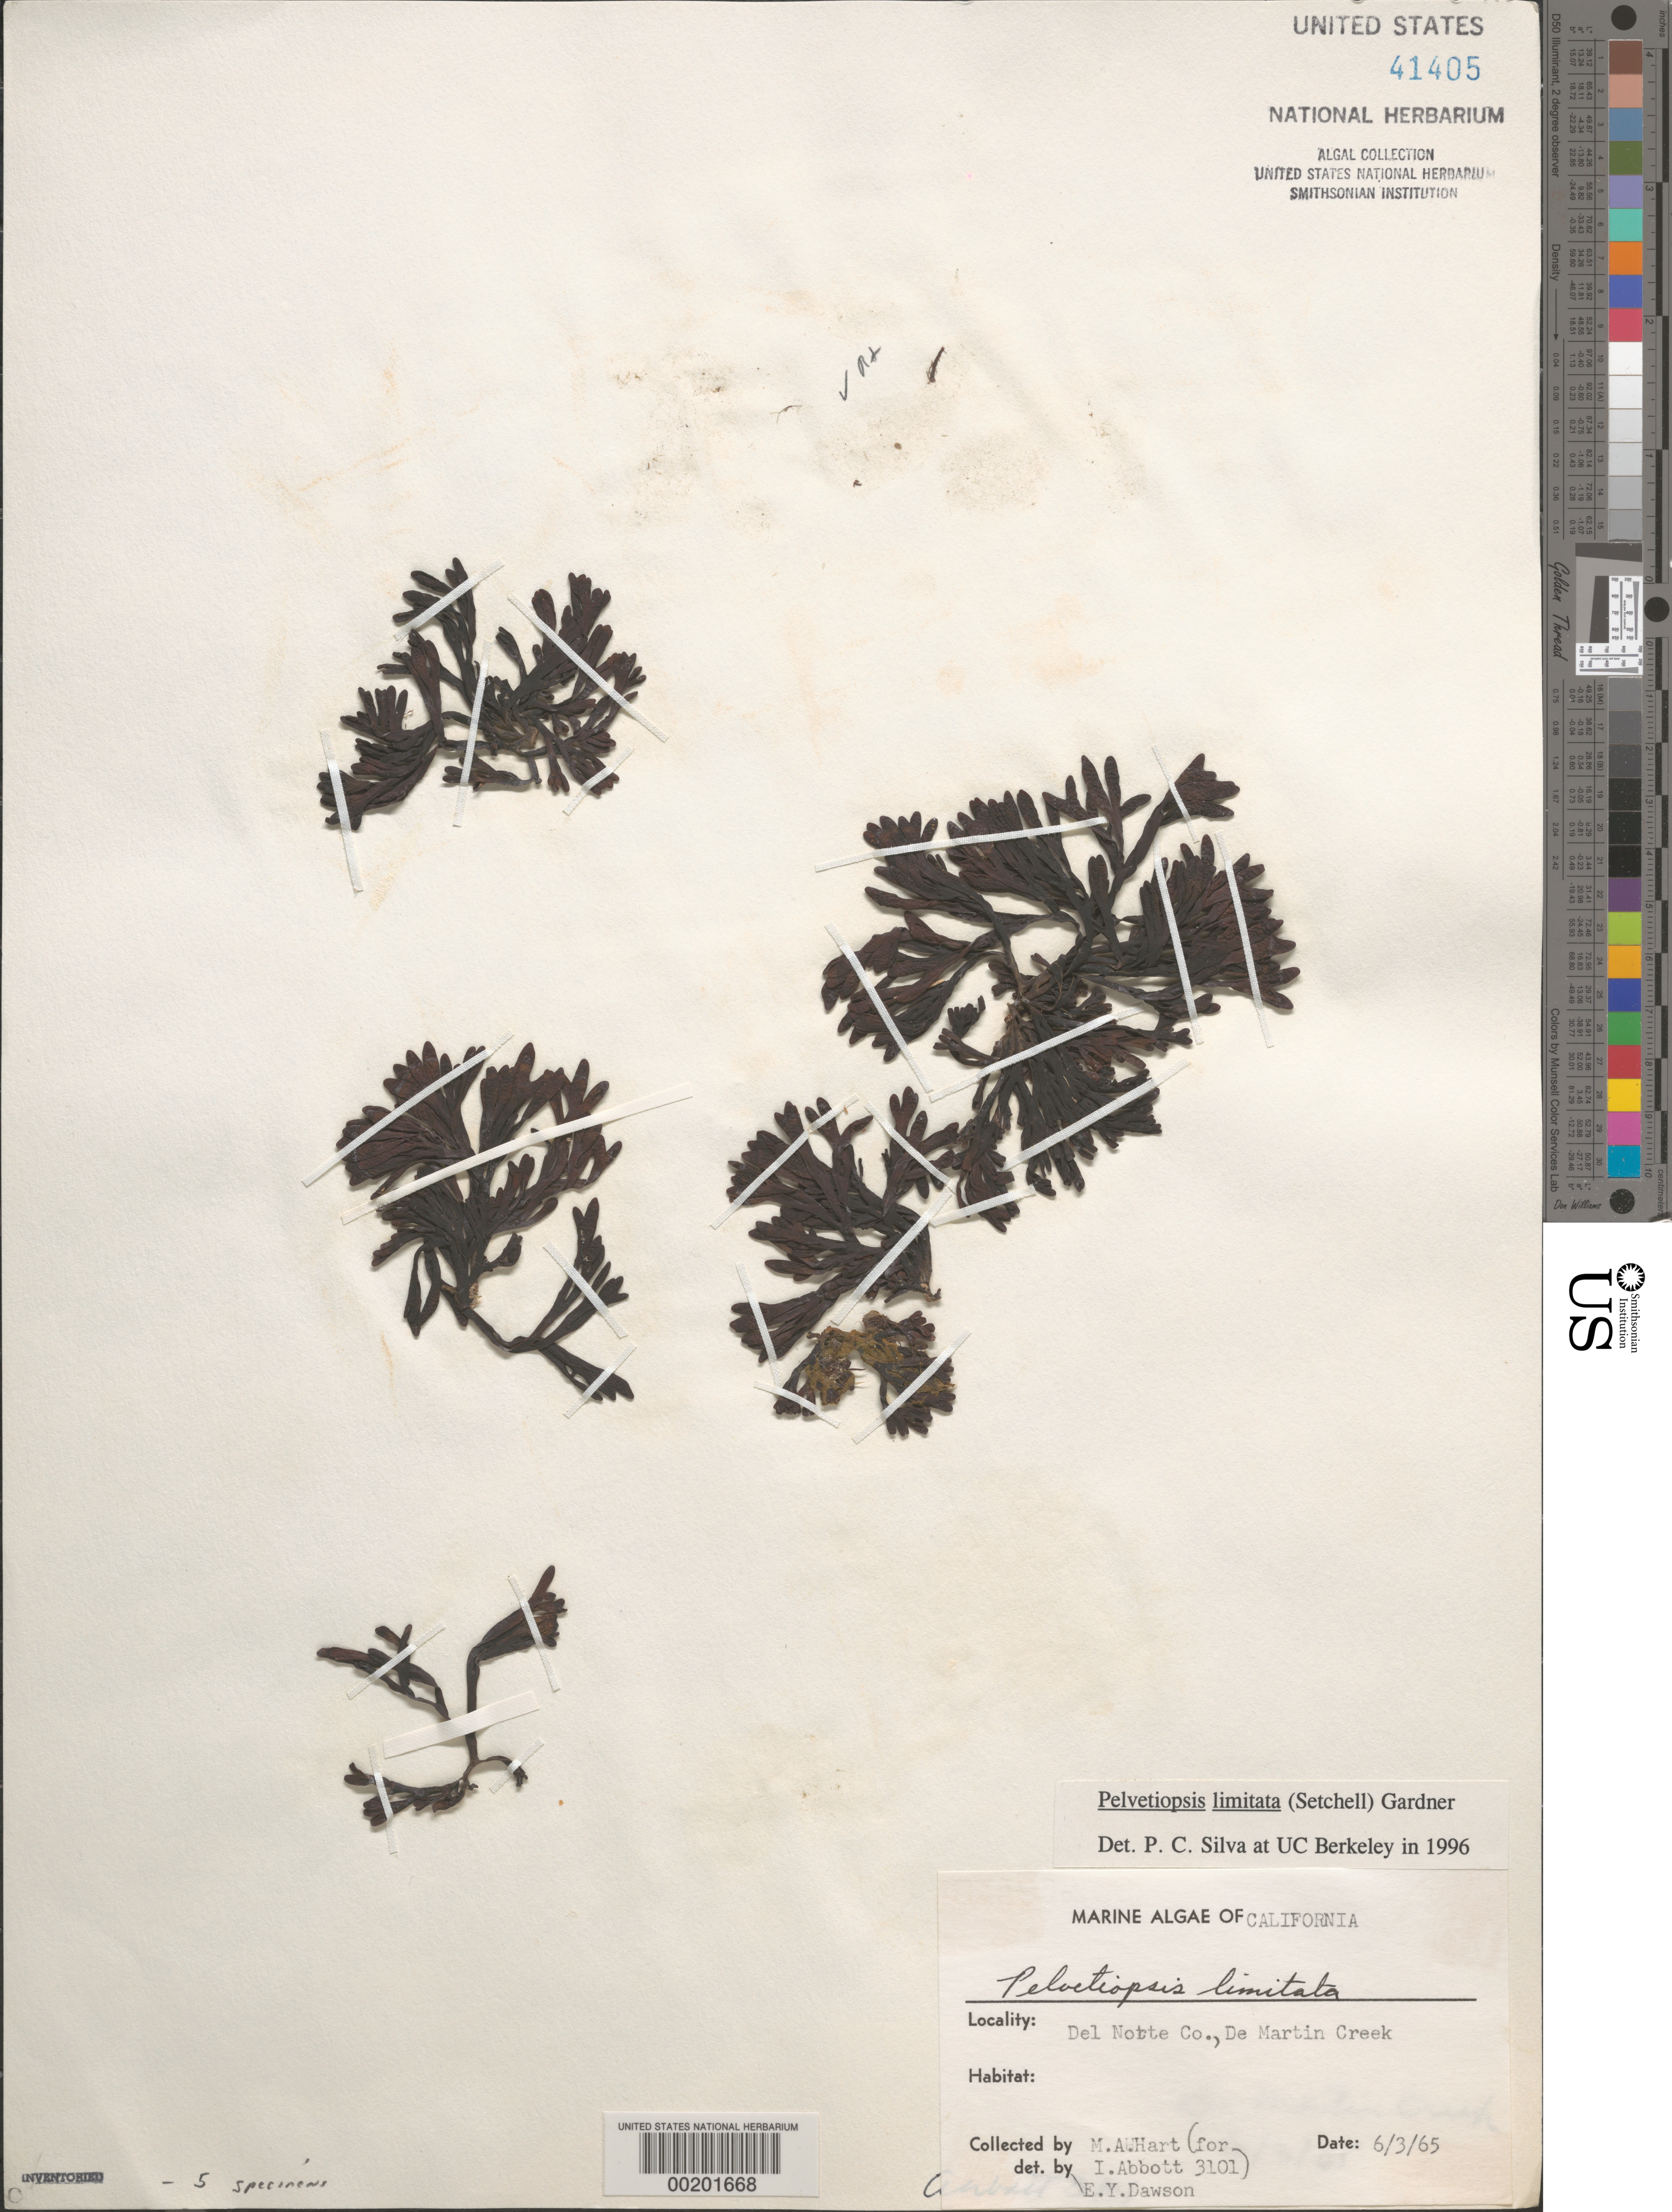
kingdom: Chromista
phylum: Ochrophyta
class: Phaeophyceae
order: Fucales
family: Fucaceae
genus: Pelvetiopsis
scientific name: Pelvetiopsis limitata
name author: N.L. Gardner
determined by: Silva, P. C.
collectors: M. A. Hart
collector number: IAA 3101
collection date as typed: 03 Jun 1965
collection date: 1965-06-03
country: United States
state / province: California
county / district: Del Norte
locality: DeMartin Creek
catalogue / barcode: US 41405